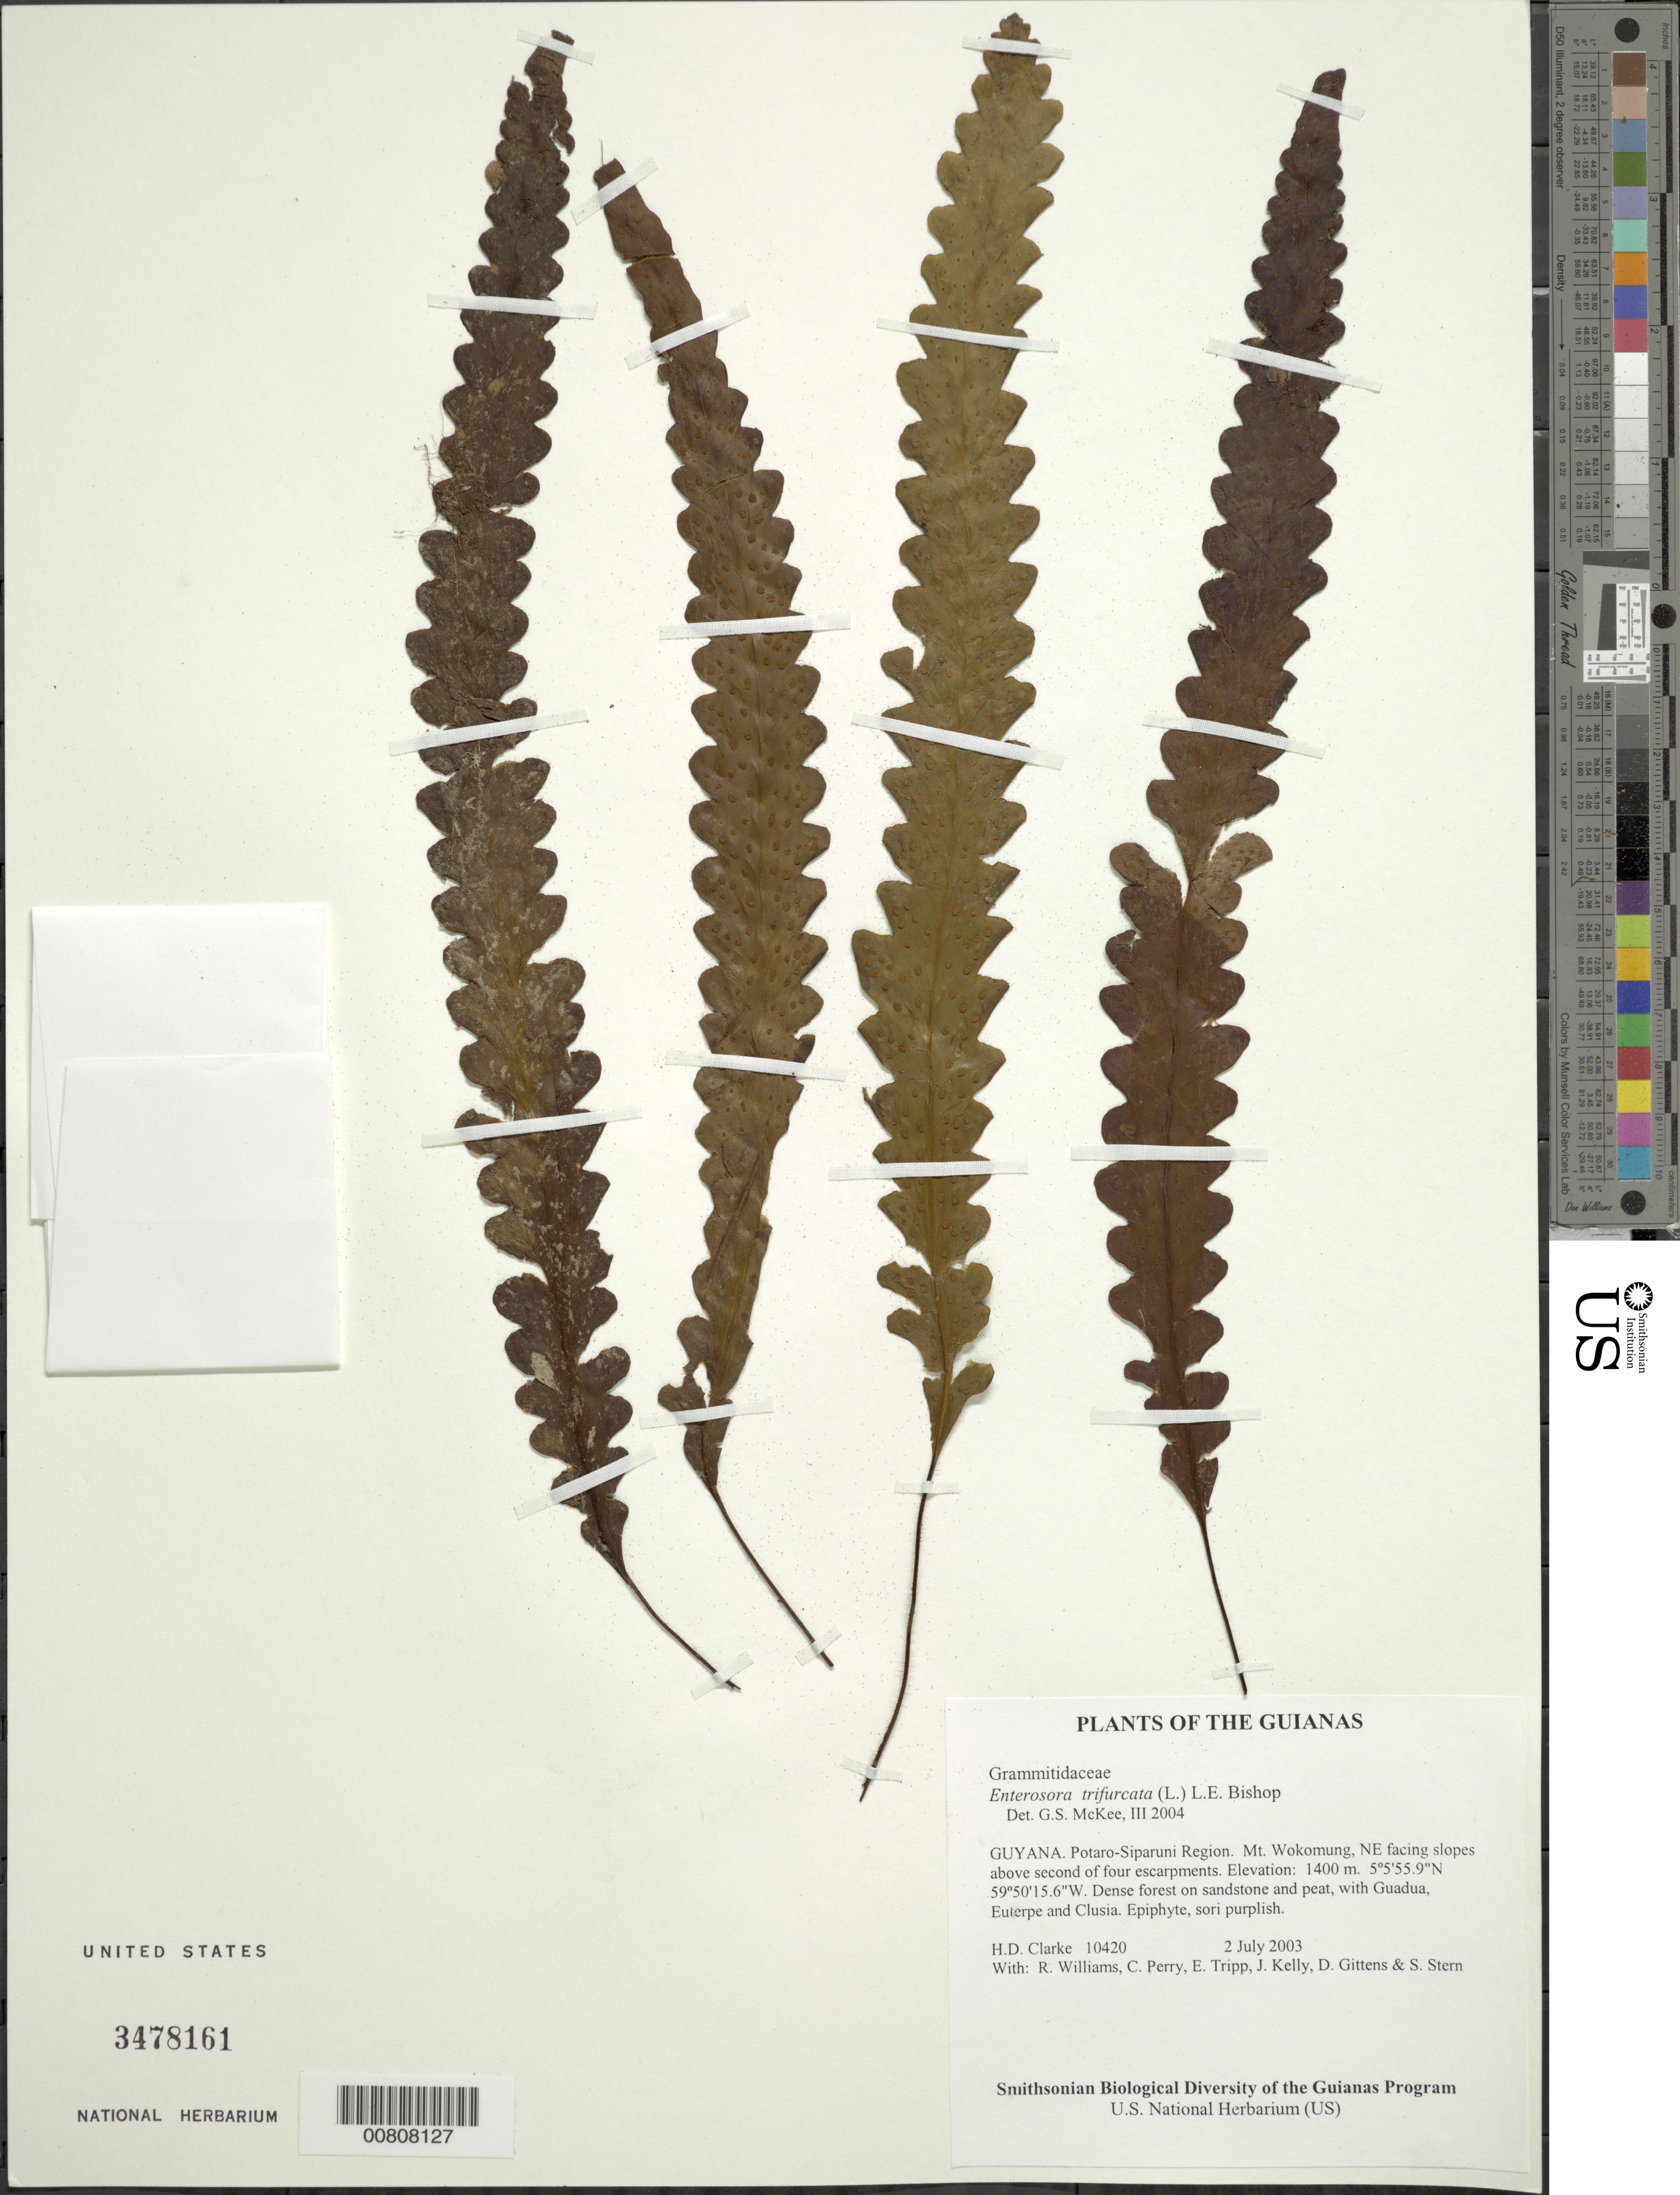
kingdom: Plantae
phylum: Tracheophyta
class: Polypodiopsida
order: Polypodiales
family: Polypodiaceae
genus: Enterosora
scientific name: Enterosora trifurcata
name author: (L.) L.E. Bishop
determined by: McKee, G. S., (US), NMNH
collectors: H. D. Clarke, R. Williams, C. Perry, E. Tripp, J. Kelly, D. Gittens & S. R. Stern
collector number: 10420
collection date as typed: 2 July 2003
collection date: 2003-07-02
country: Guyana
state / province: Potaro-Siparuni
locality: Mt. Wokomung, NE facing slopes above second of four escarpments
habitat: Dense forest on sandstone and peat, with Guadua, Euterpe and Clusia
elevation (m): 1400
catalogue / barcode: US 3478161